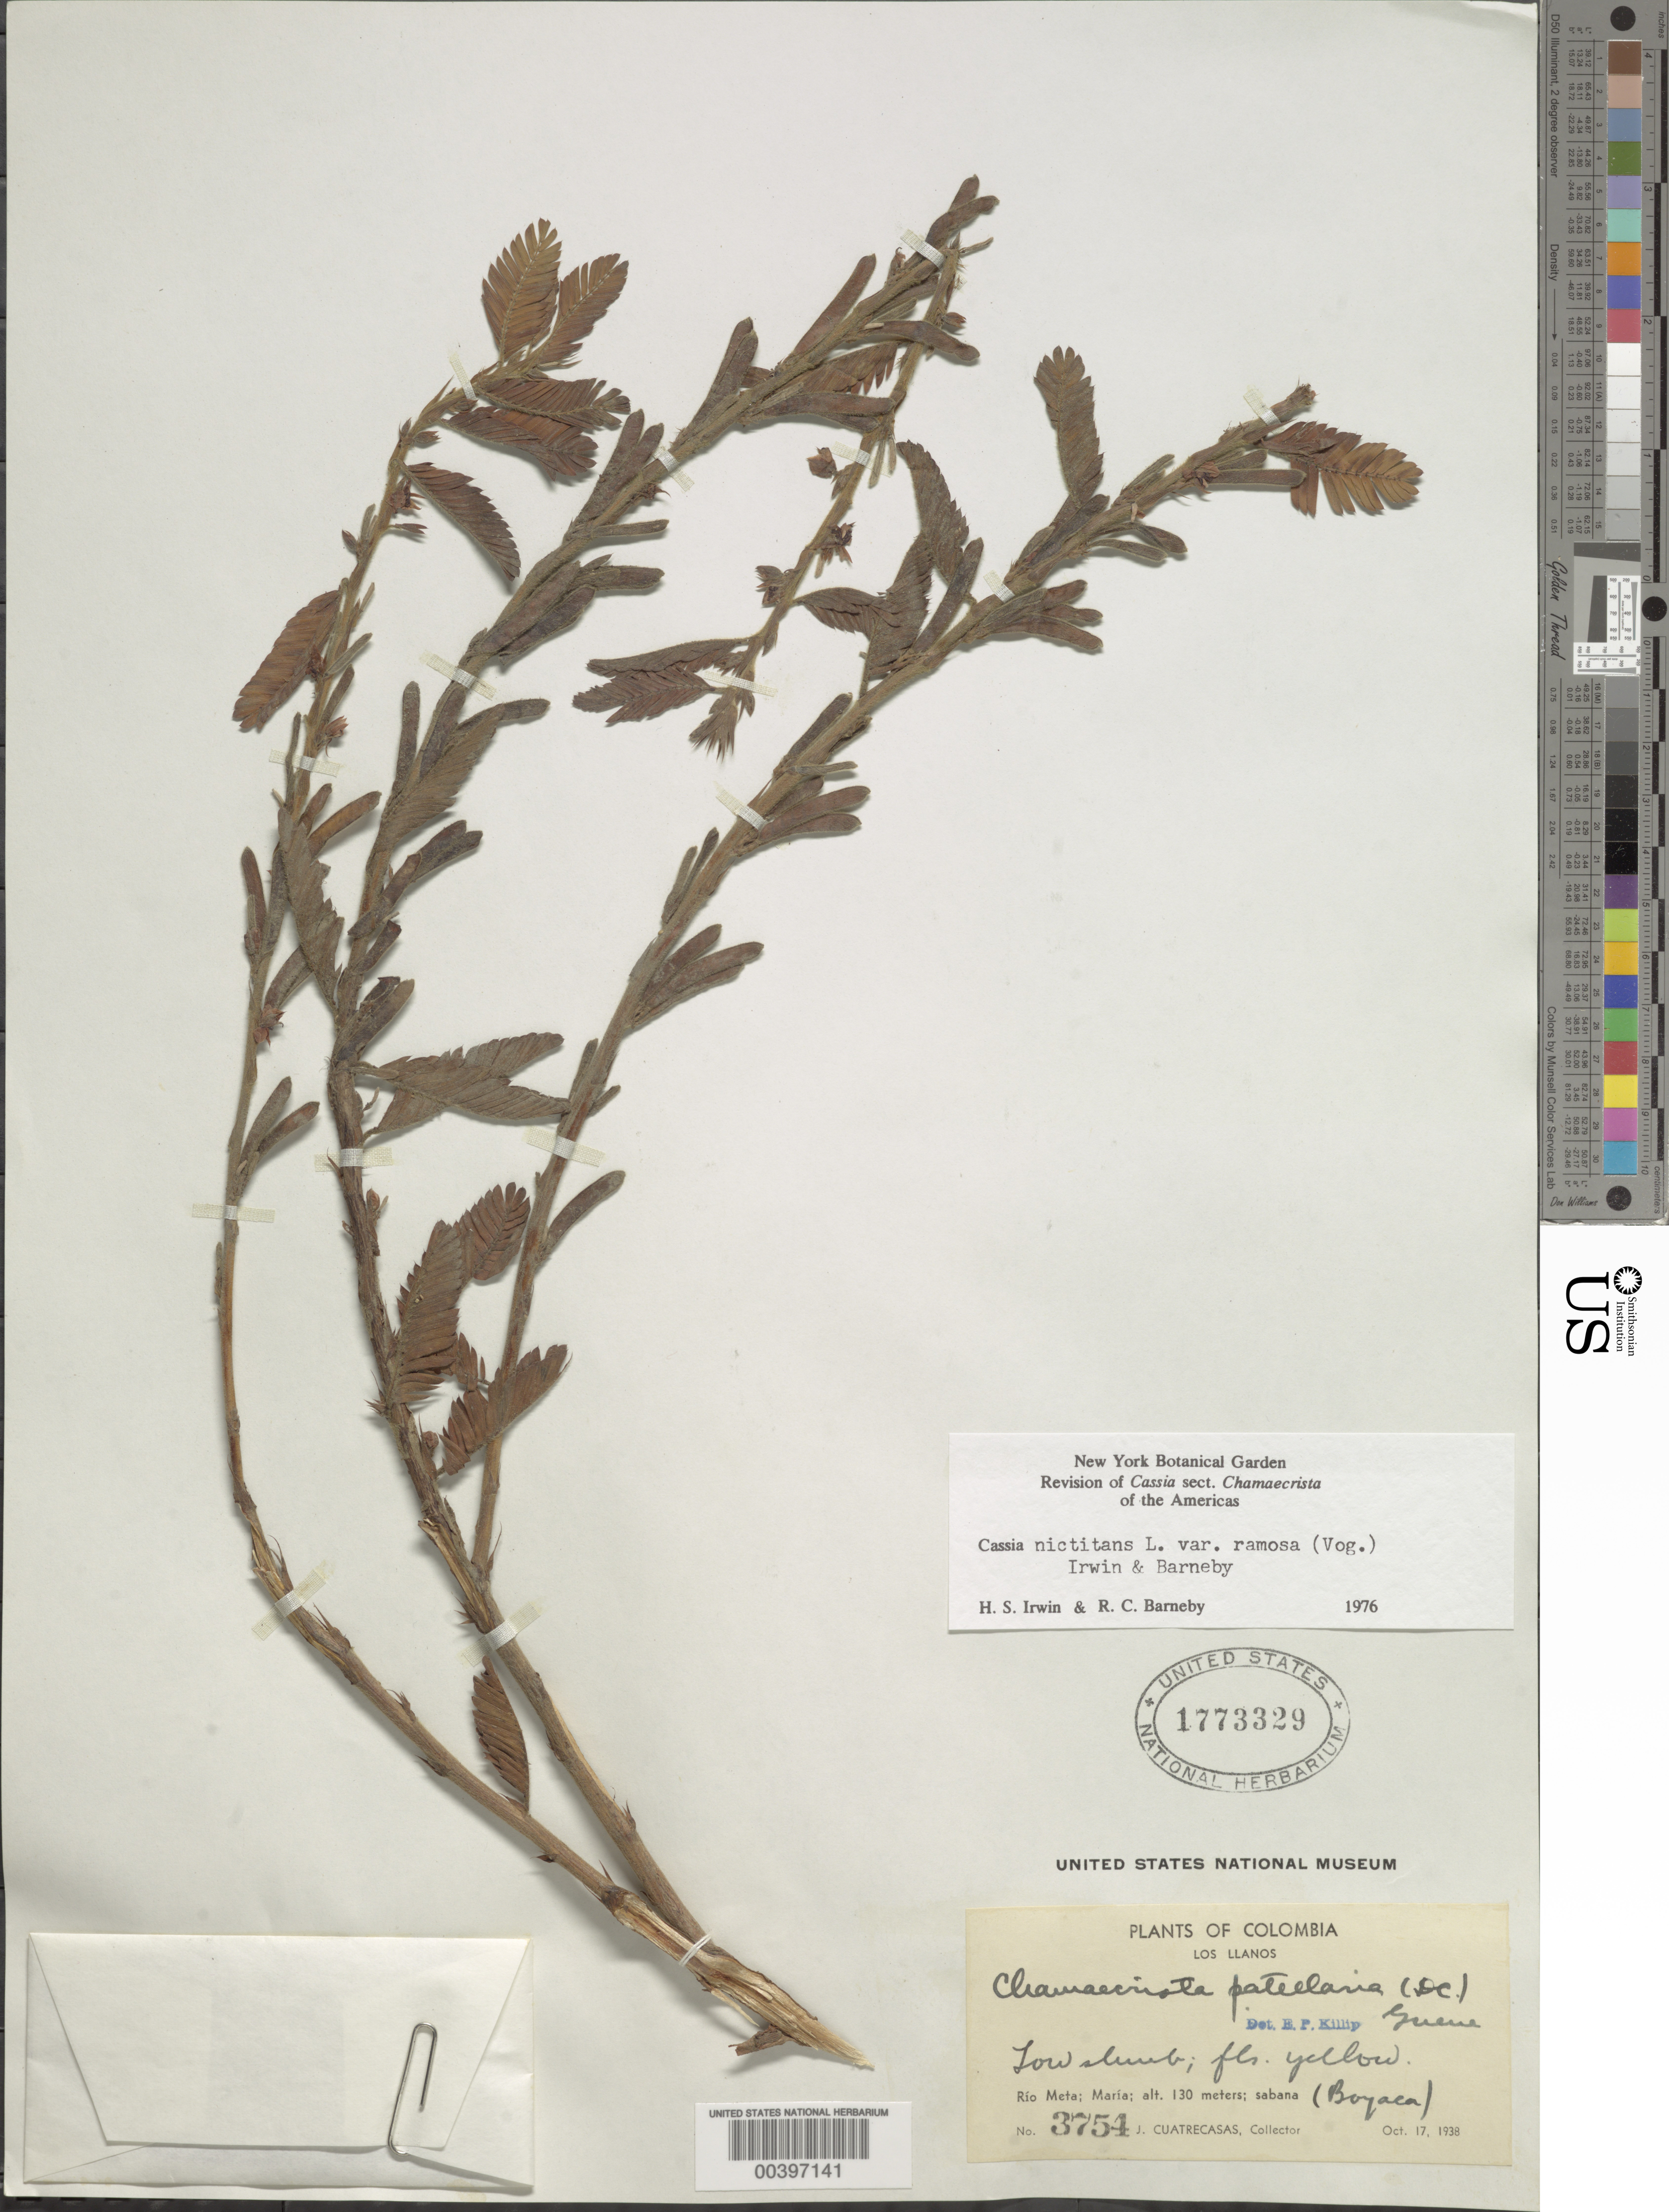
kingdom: Plantae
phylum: Tracheophyta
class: Magnoliopsida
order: Fabales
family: Fabaceae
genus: Chamaecrista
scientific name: Chamaecrista nictitans var. ramosa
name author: (Vogel) H.S. Irwin & Barneby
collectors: J. Cuatrecasas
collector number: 3754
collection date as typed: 17 Oct 1938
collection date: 1938-10-17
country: Colombia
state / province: Boyacá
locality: Rio Meta; Maria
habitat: Sabana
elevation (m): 130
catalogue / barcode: US 1773329